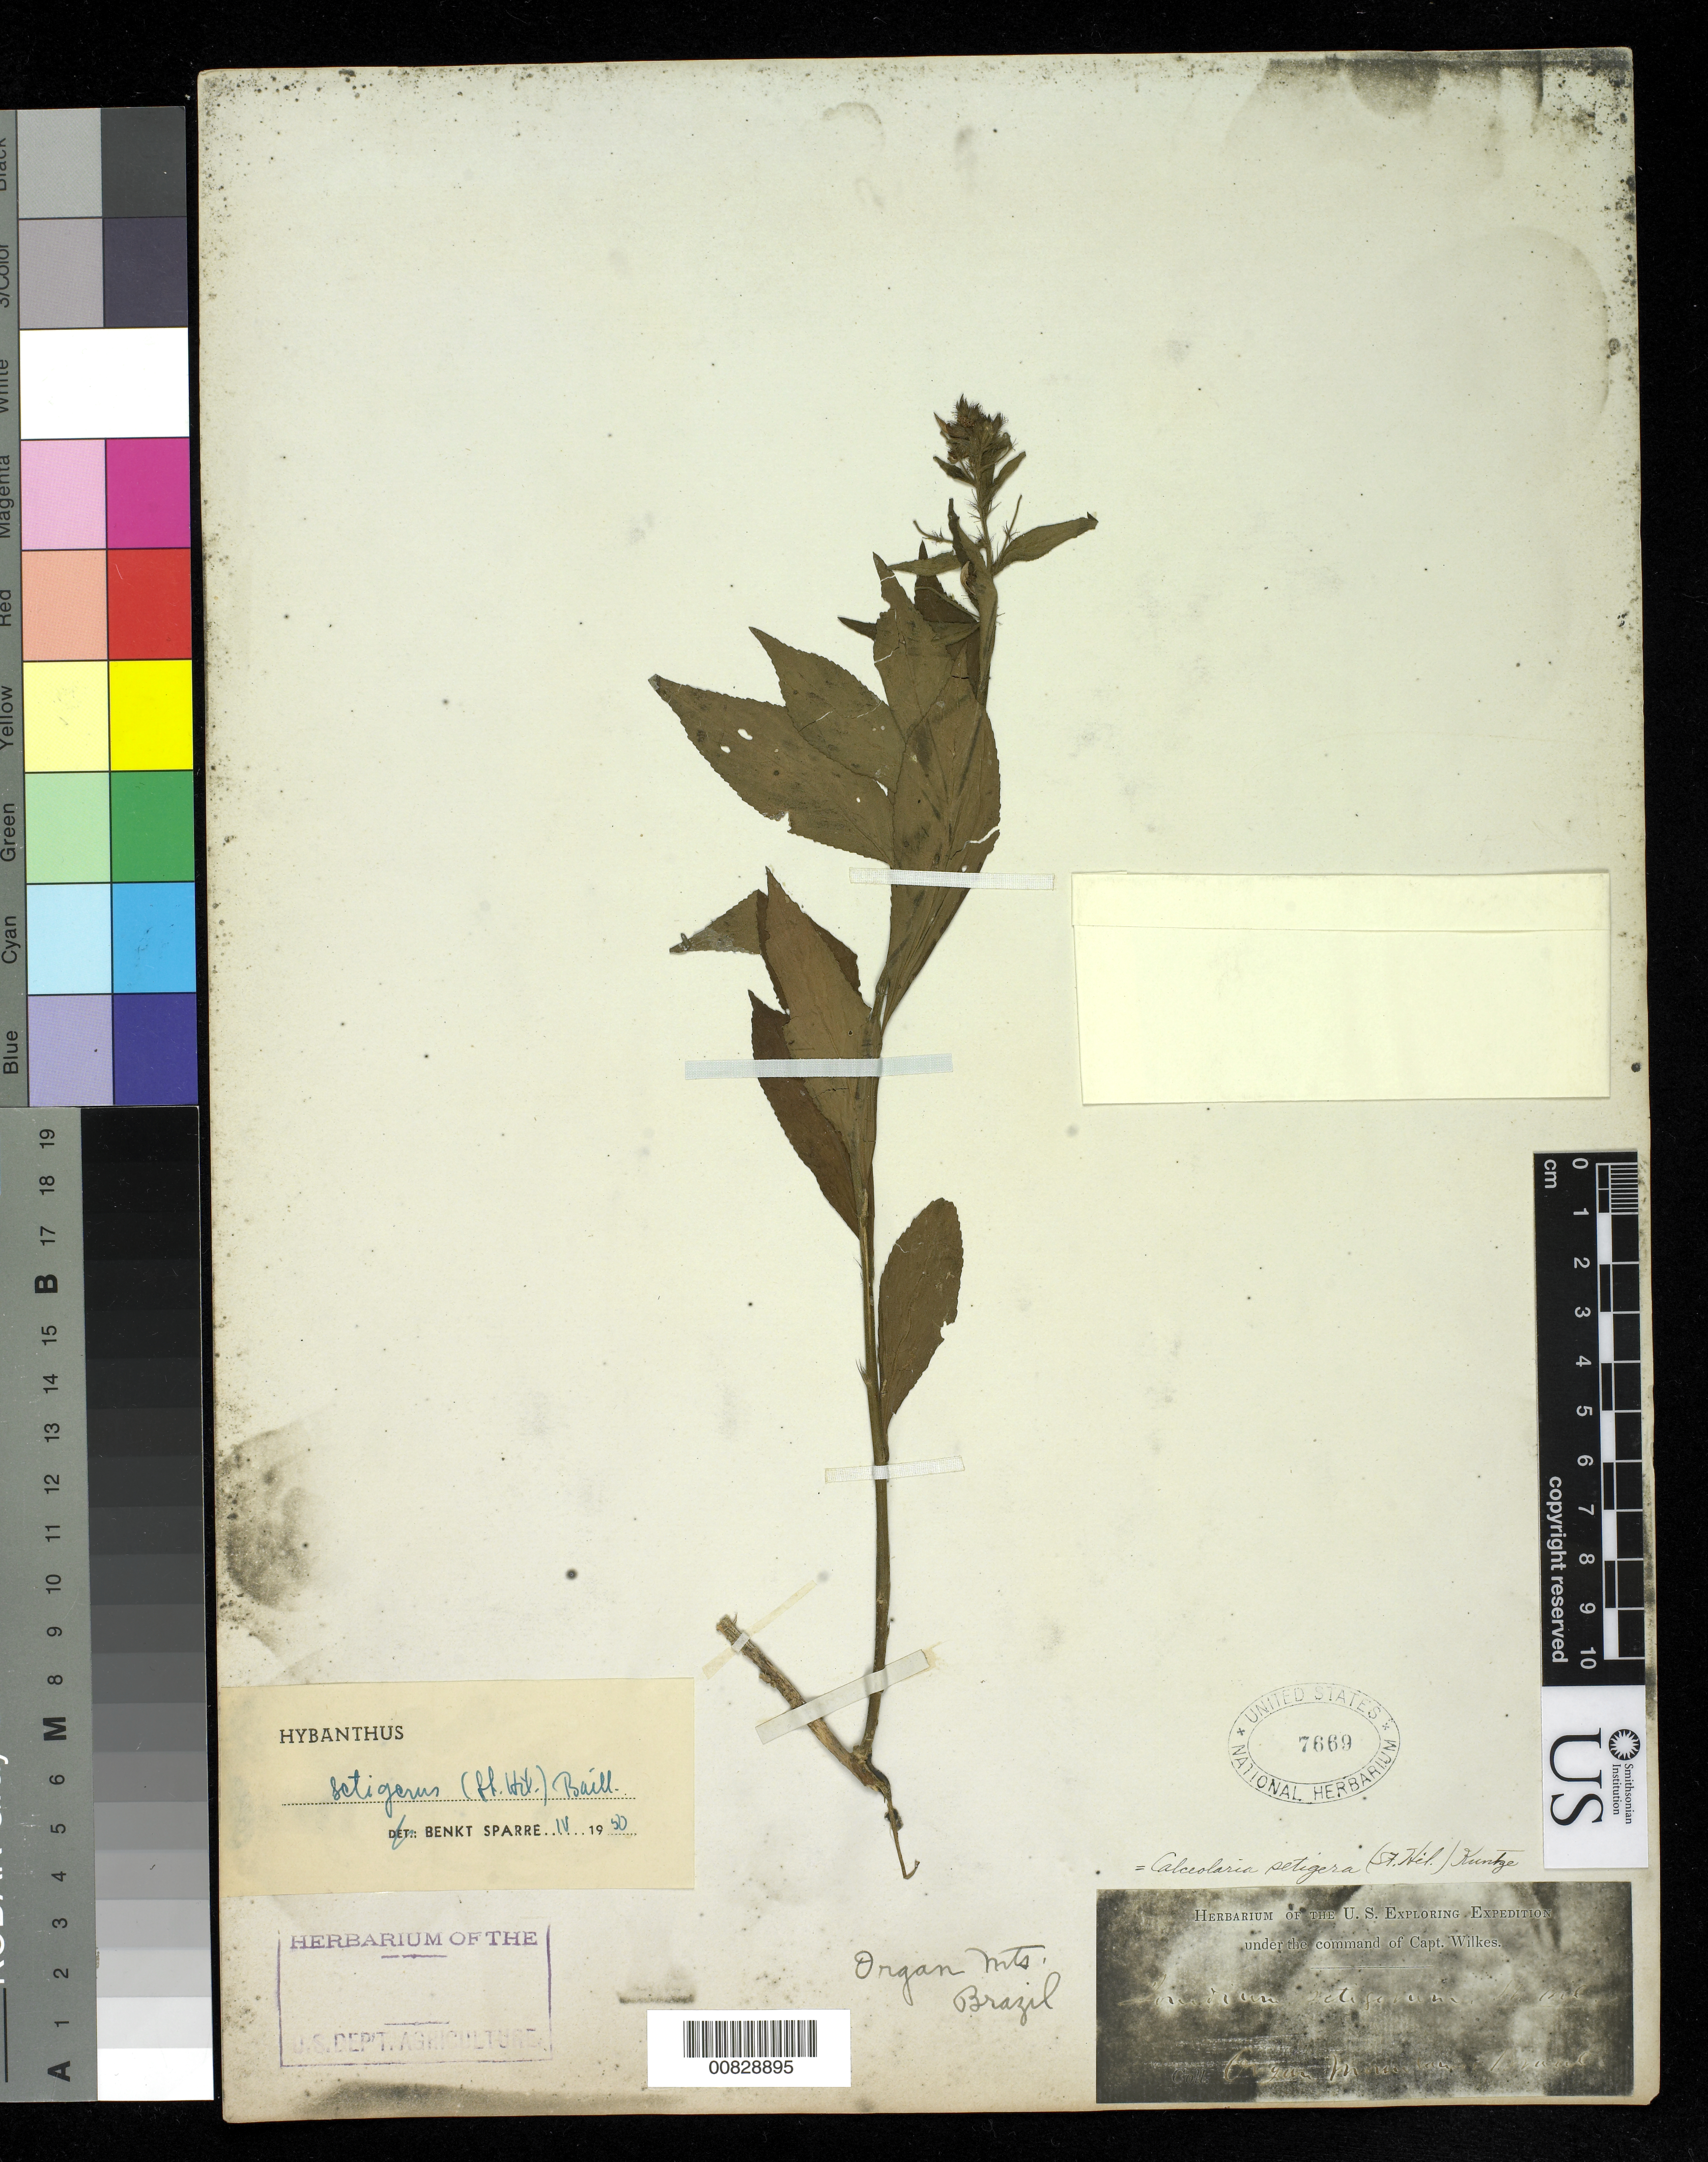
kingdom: Plantae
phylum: Tracheophyta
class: Magnoliopsida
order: Malpighiales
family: Violaceae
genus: Pombalia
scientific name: Pombalia setigera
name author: (A. St.-Hil.) Paula-Souza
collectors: Wilkes Explor. Exped.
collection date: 1838/1842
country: Brazil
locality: Organ Mts.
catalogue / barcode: US 7669